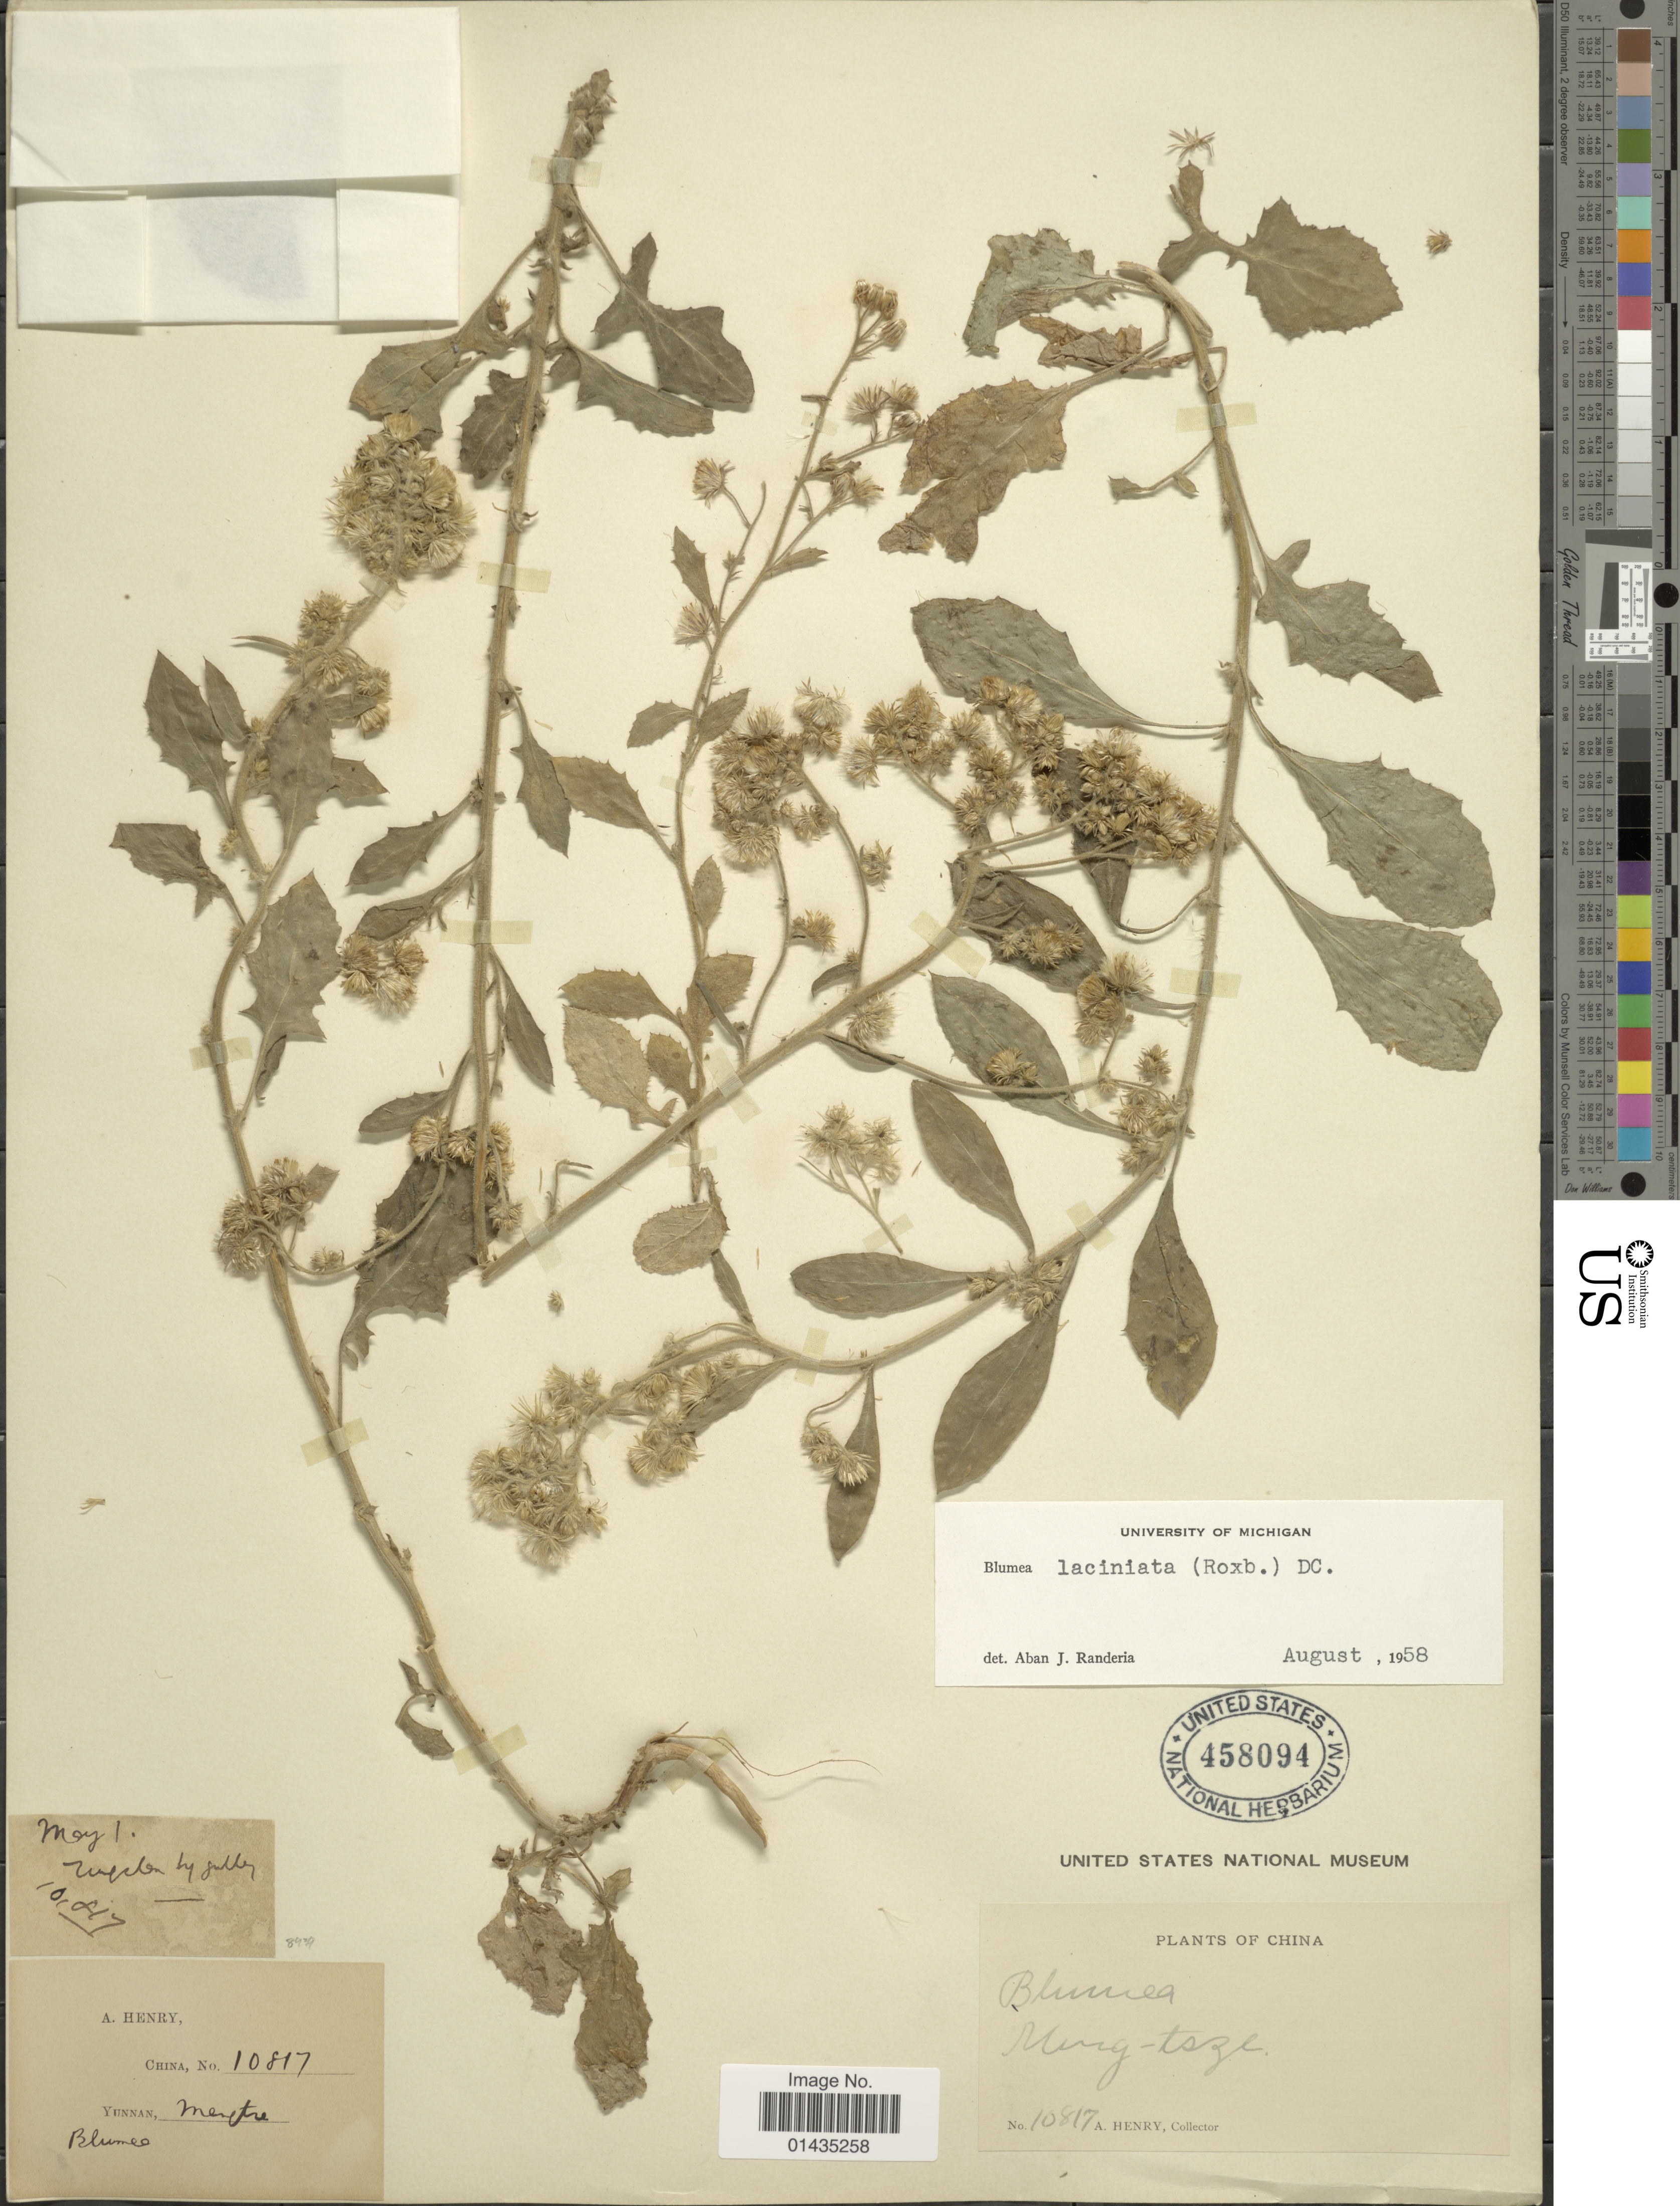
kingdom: Plantae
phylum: Tracheophyta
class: Magnoliopsida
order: Asterales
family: Asteraceae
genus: Blumea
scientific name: Blumea laciniata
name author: (Roxb.) DC.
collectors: A. Henry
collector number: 10817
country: China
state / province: Yunnan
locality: Meng-tsze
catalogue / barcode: US 458094